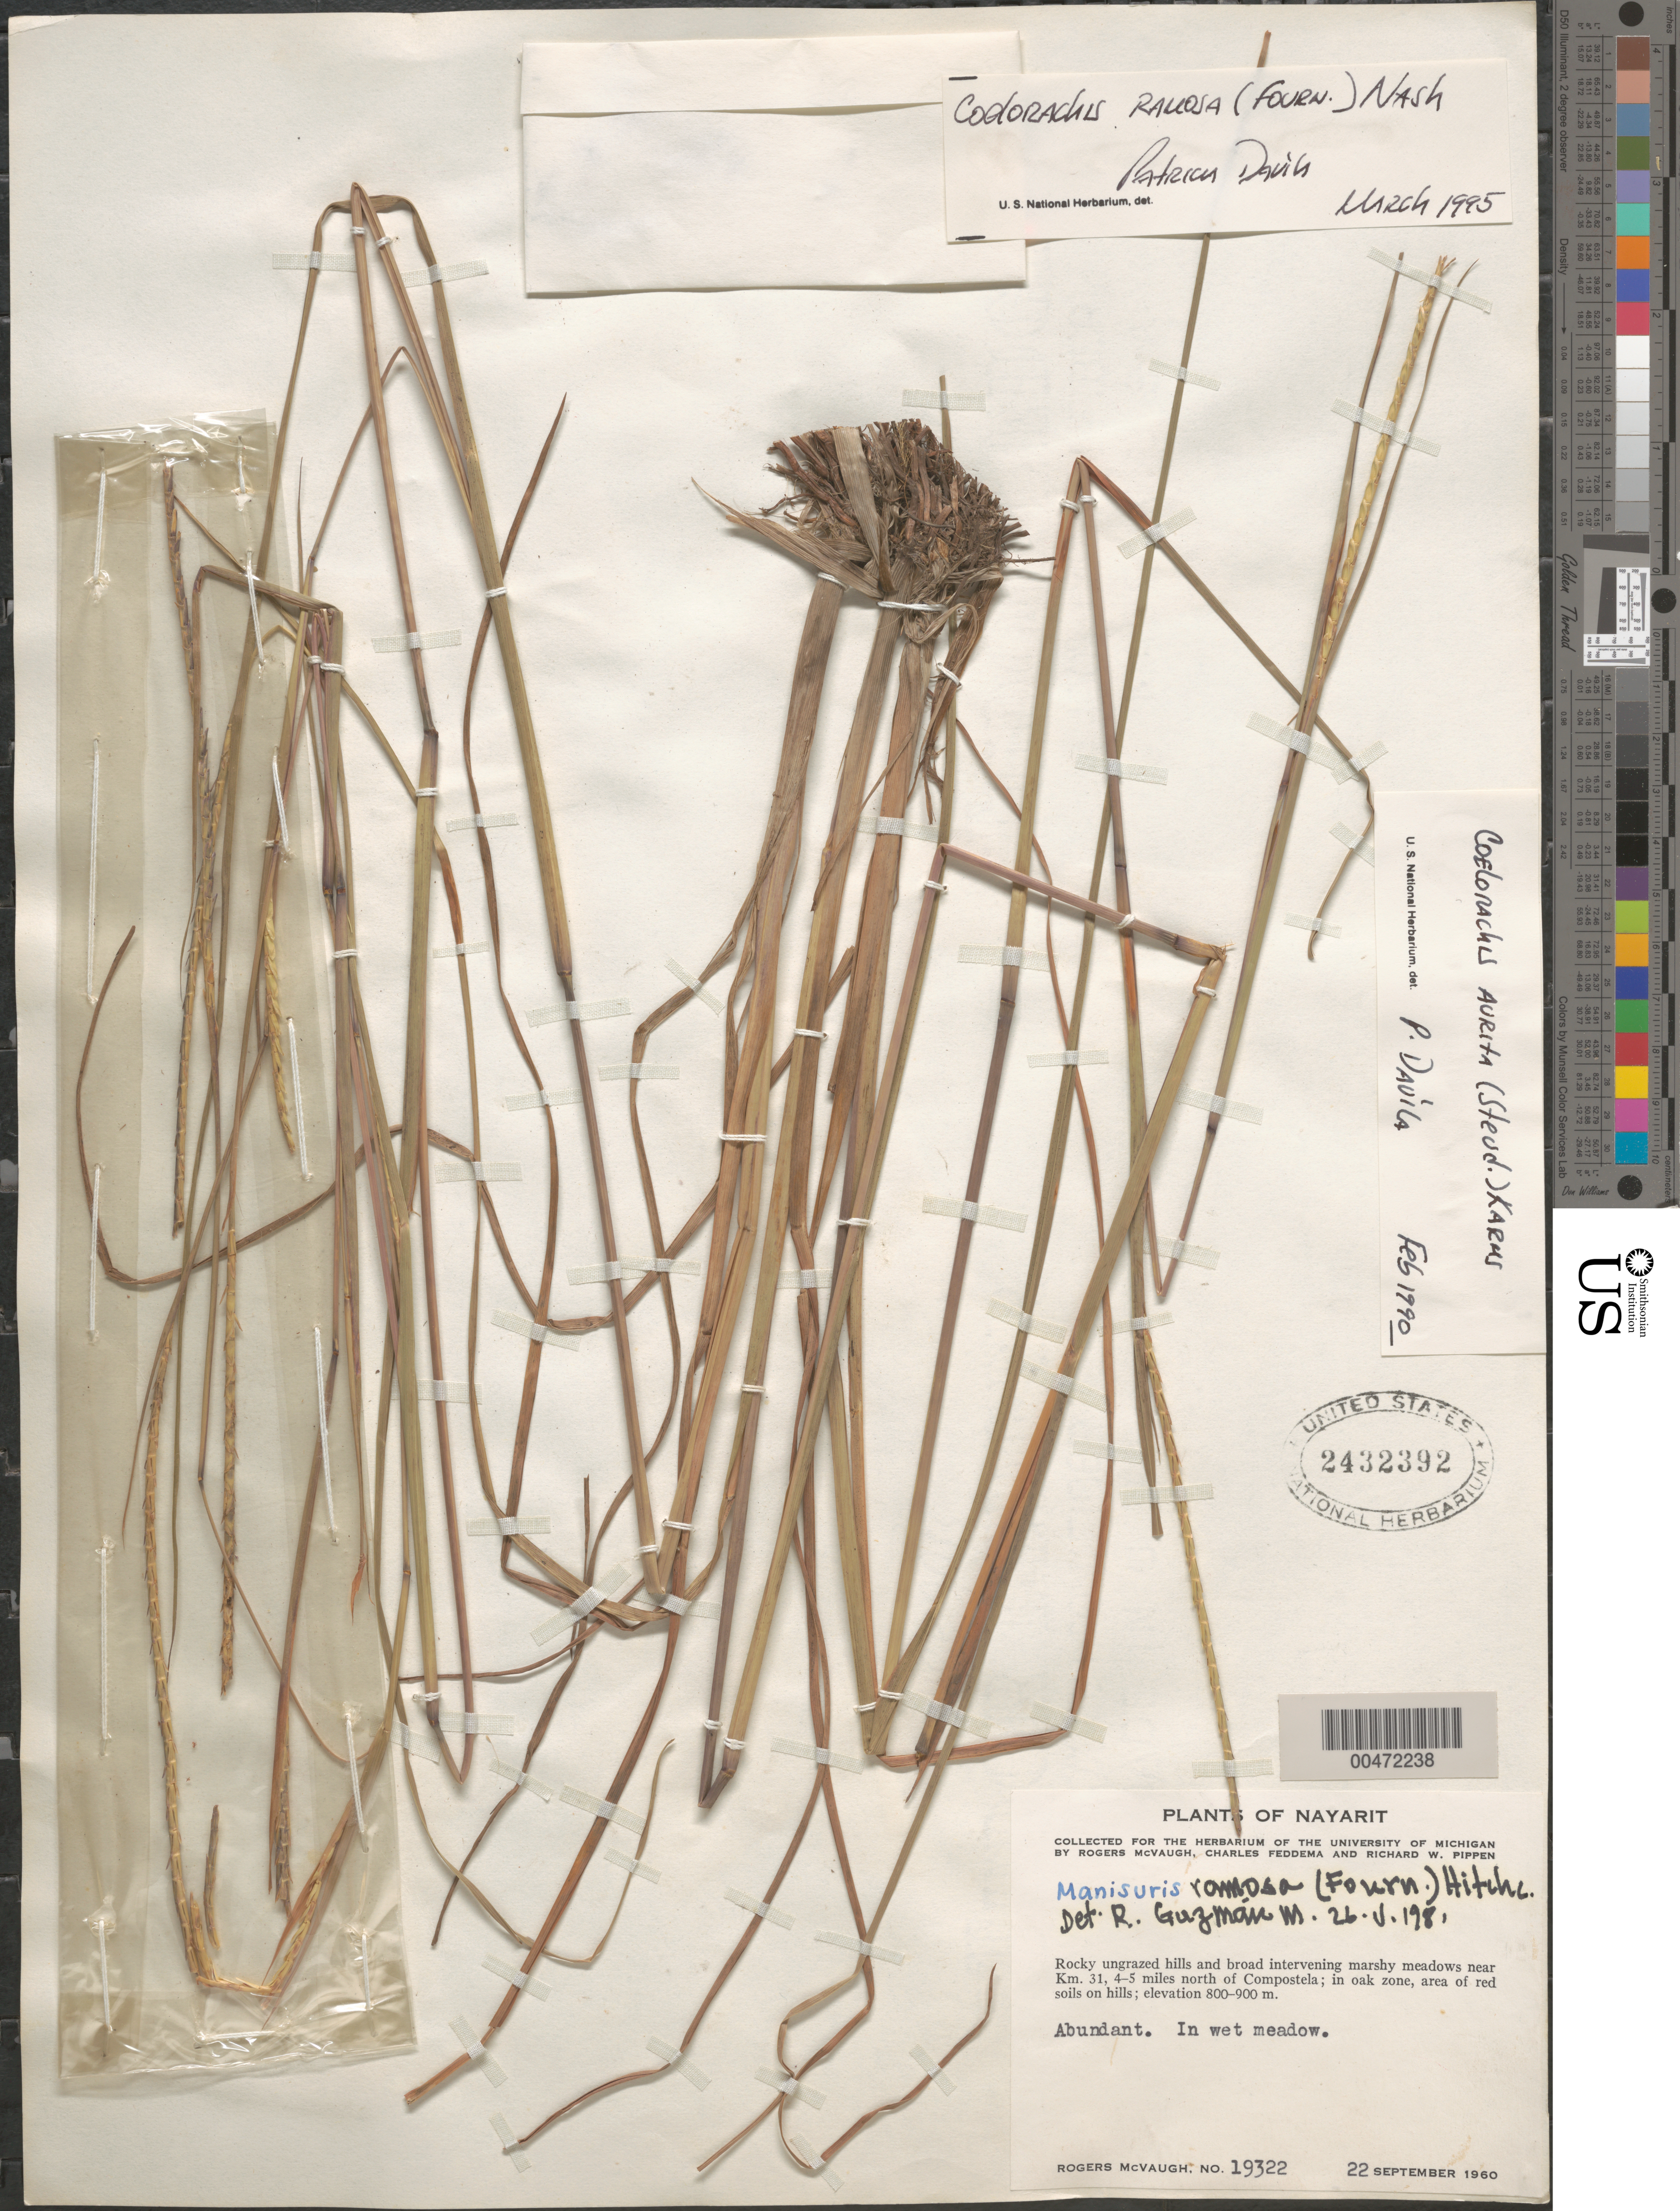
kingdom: Plantae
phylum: Tracheophyta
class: Liliopsida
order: Poales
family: Poaceae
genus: Mnesithea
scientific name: Mnesithea ramosa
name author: (E. Fourn.) de Koning & Sosef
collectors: R. McVaugh, C. Feddema & R. W. Pippen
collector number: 19322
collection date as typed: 22 Sep 1960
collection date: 1960-09-22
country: Mexico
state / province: Nayarit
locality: Near Km 31, 4-5 mi N of Compostela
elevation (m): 800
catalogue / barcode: US 2432392